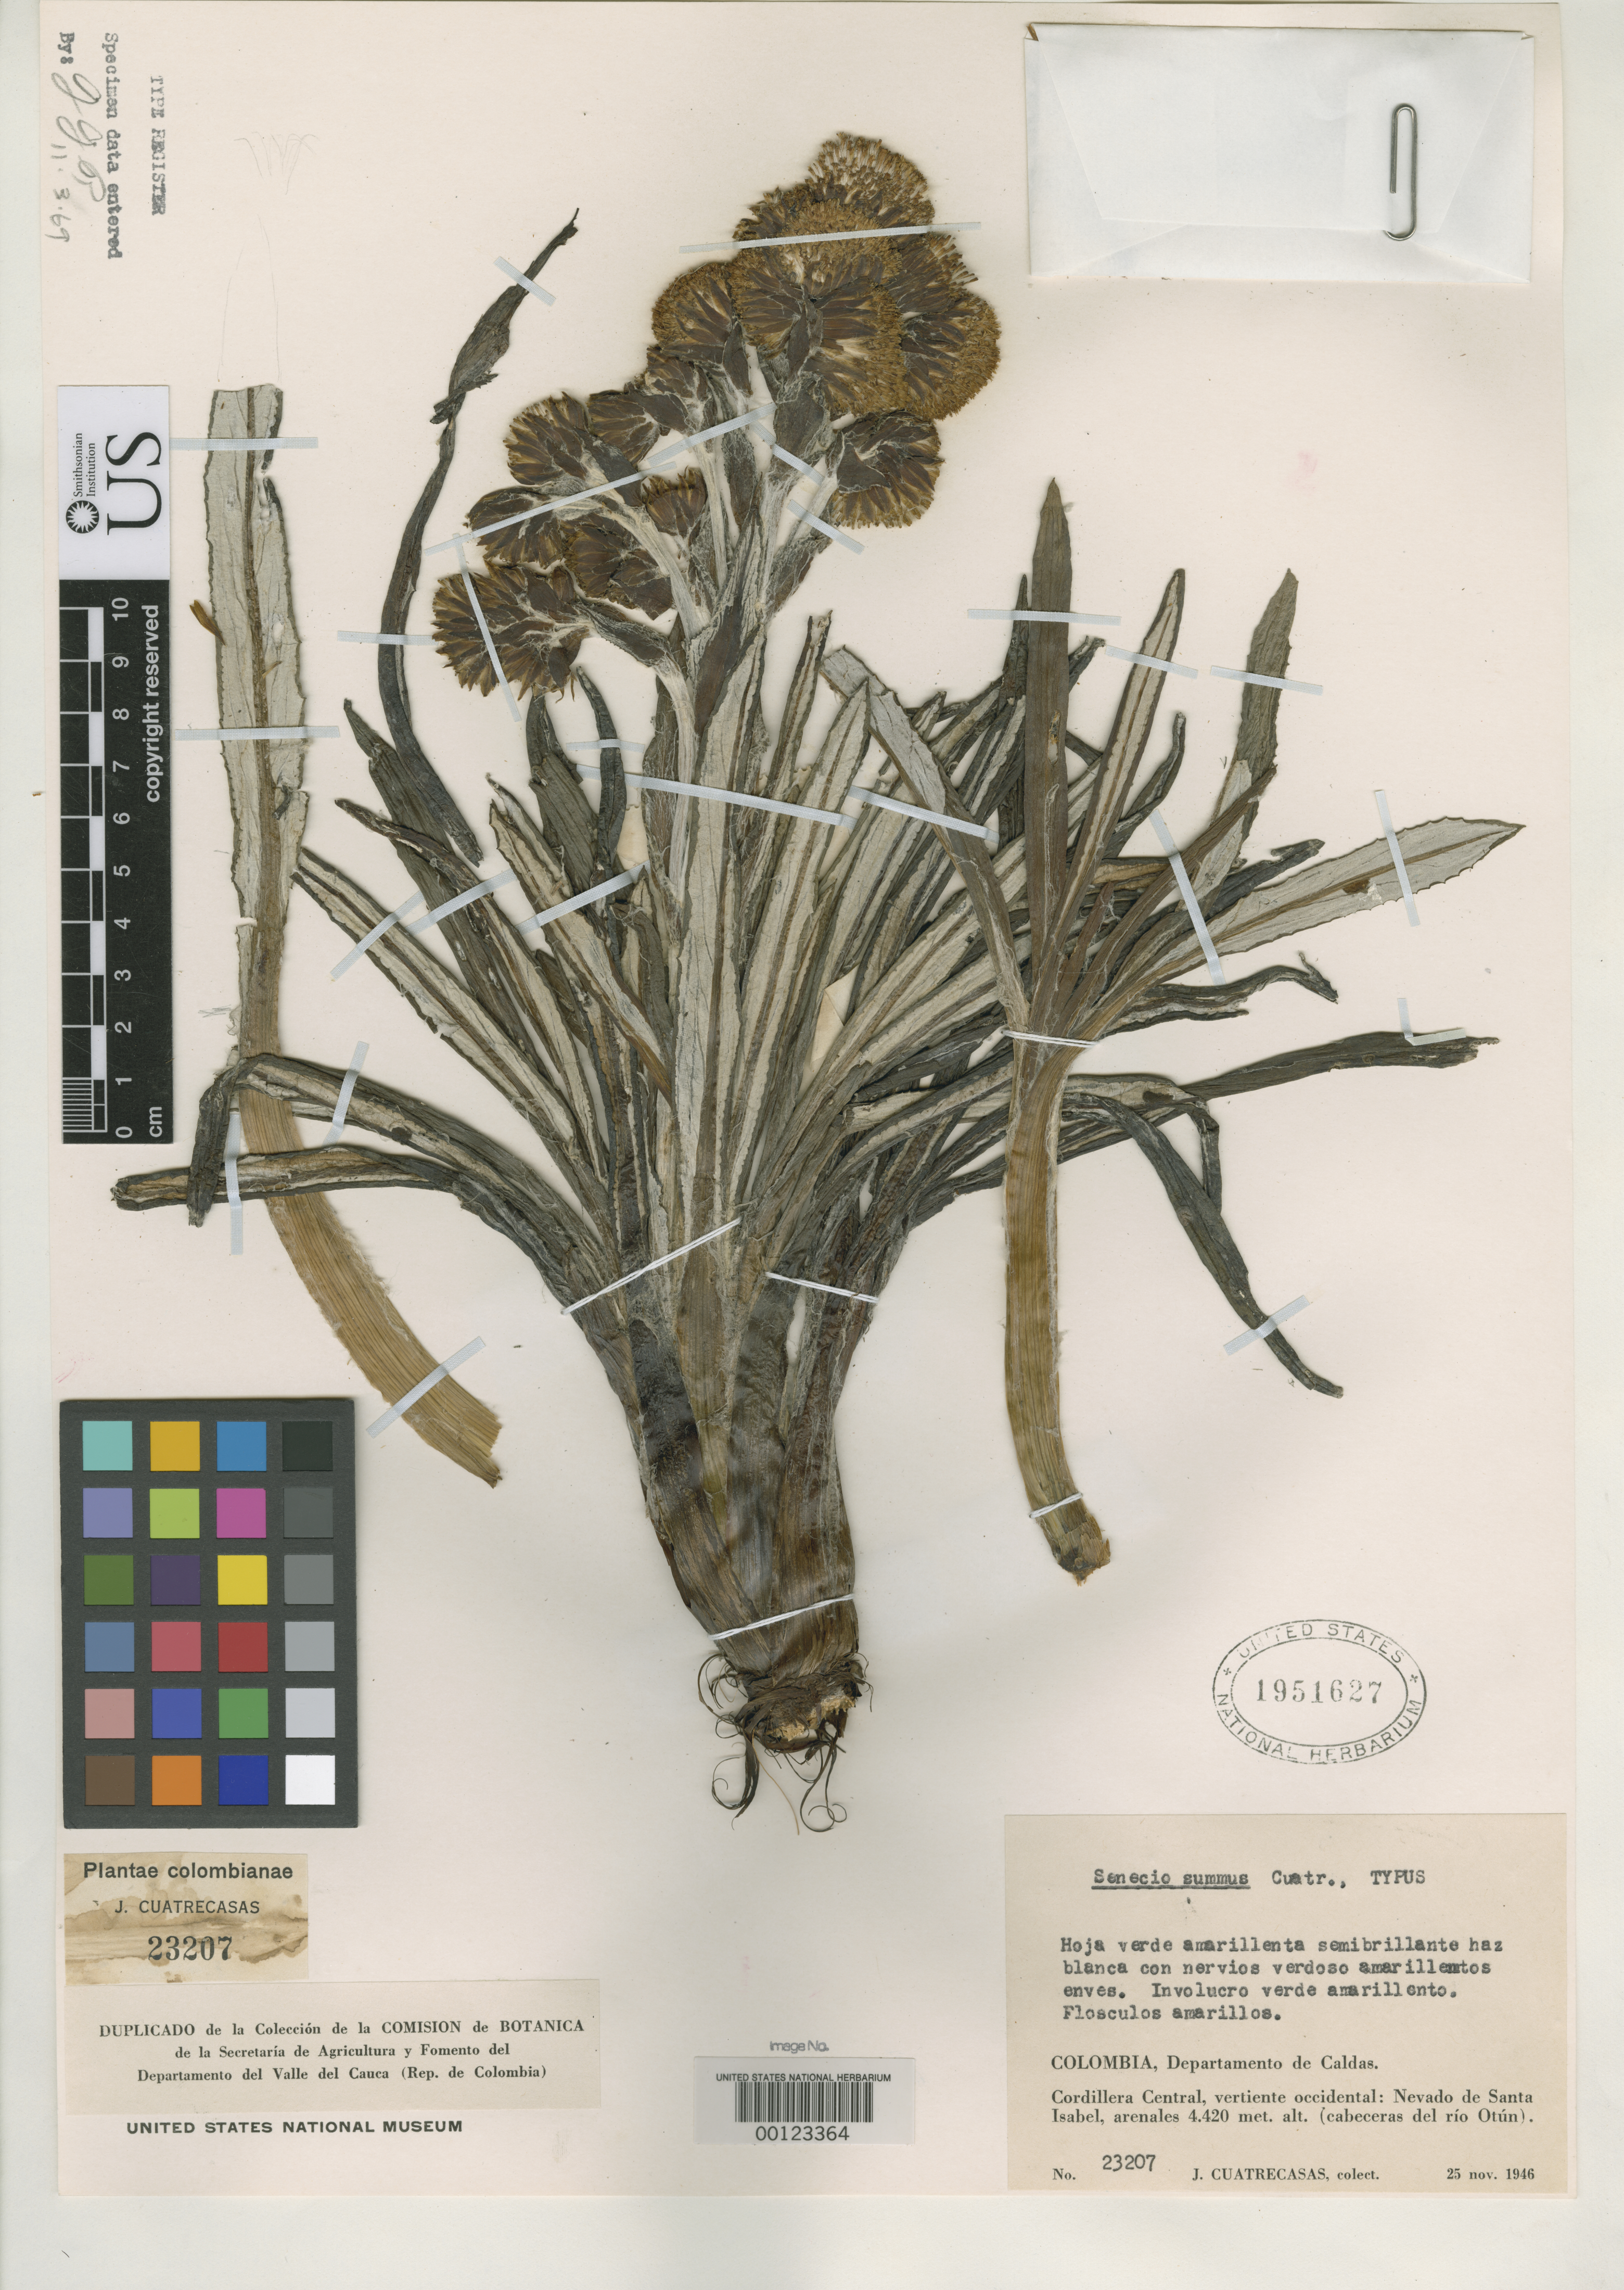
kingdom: Plantae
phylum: Tracheophyta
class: Magnoliopsida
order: Asterales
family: Asteraceae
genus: Senecio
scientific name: Senecio summus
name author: Cuatrec.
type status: Isotype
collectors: J. Cuatrecasas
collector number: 23207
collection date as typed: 25 Nov 1946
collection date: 1946-11-25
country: Colombia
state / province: Caldas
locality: Nevada de Santa Isabel.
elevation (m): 4420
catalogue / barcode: US 1951627